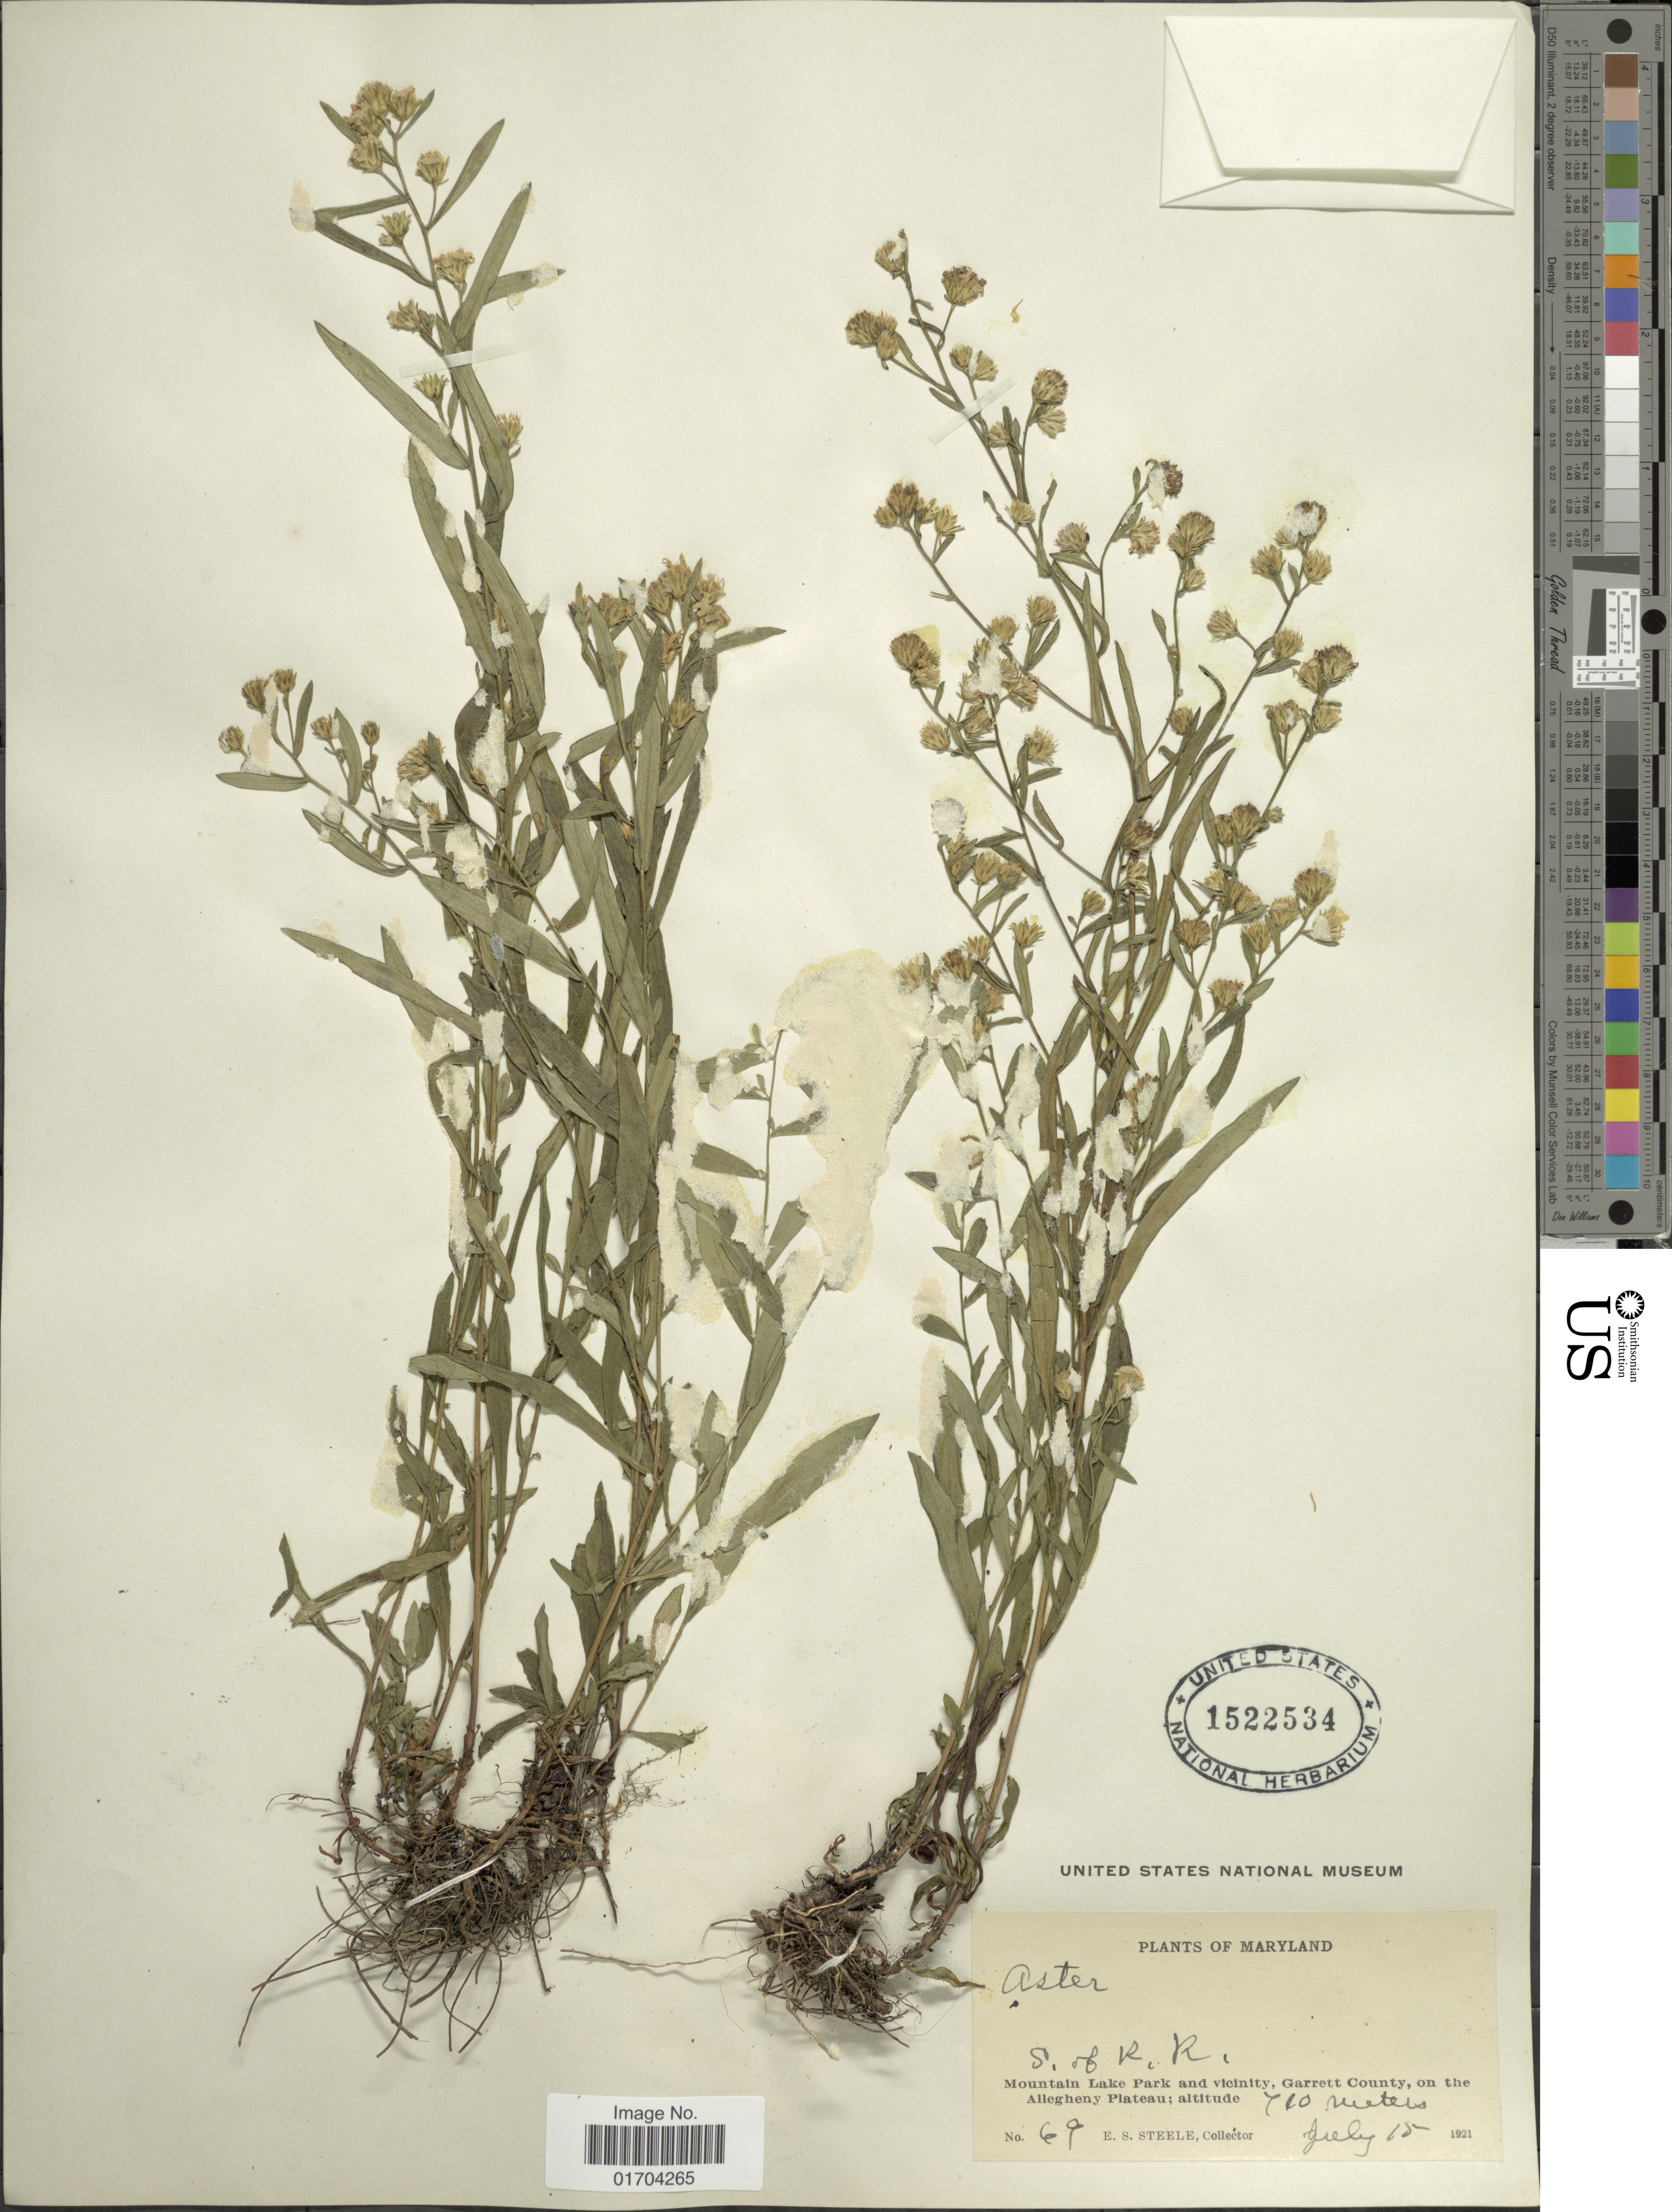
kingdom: Plantae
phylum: Tracheophyta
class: Magnoliopsida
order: Asterales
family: Asteraceae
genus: Symphyotrichum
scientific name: Symphyotrichum sp.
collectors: E. Steele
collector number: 69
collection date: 1921-07-15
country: United States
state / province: Maryland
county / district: Garrett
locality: S. of R. R., Mountain Lake Park and vicinity, Garrett County, on the Allegheny Plateau.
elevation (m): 710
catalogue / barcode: US 1522534